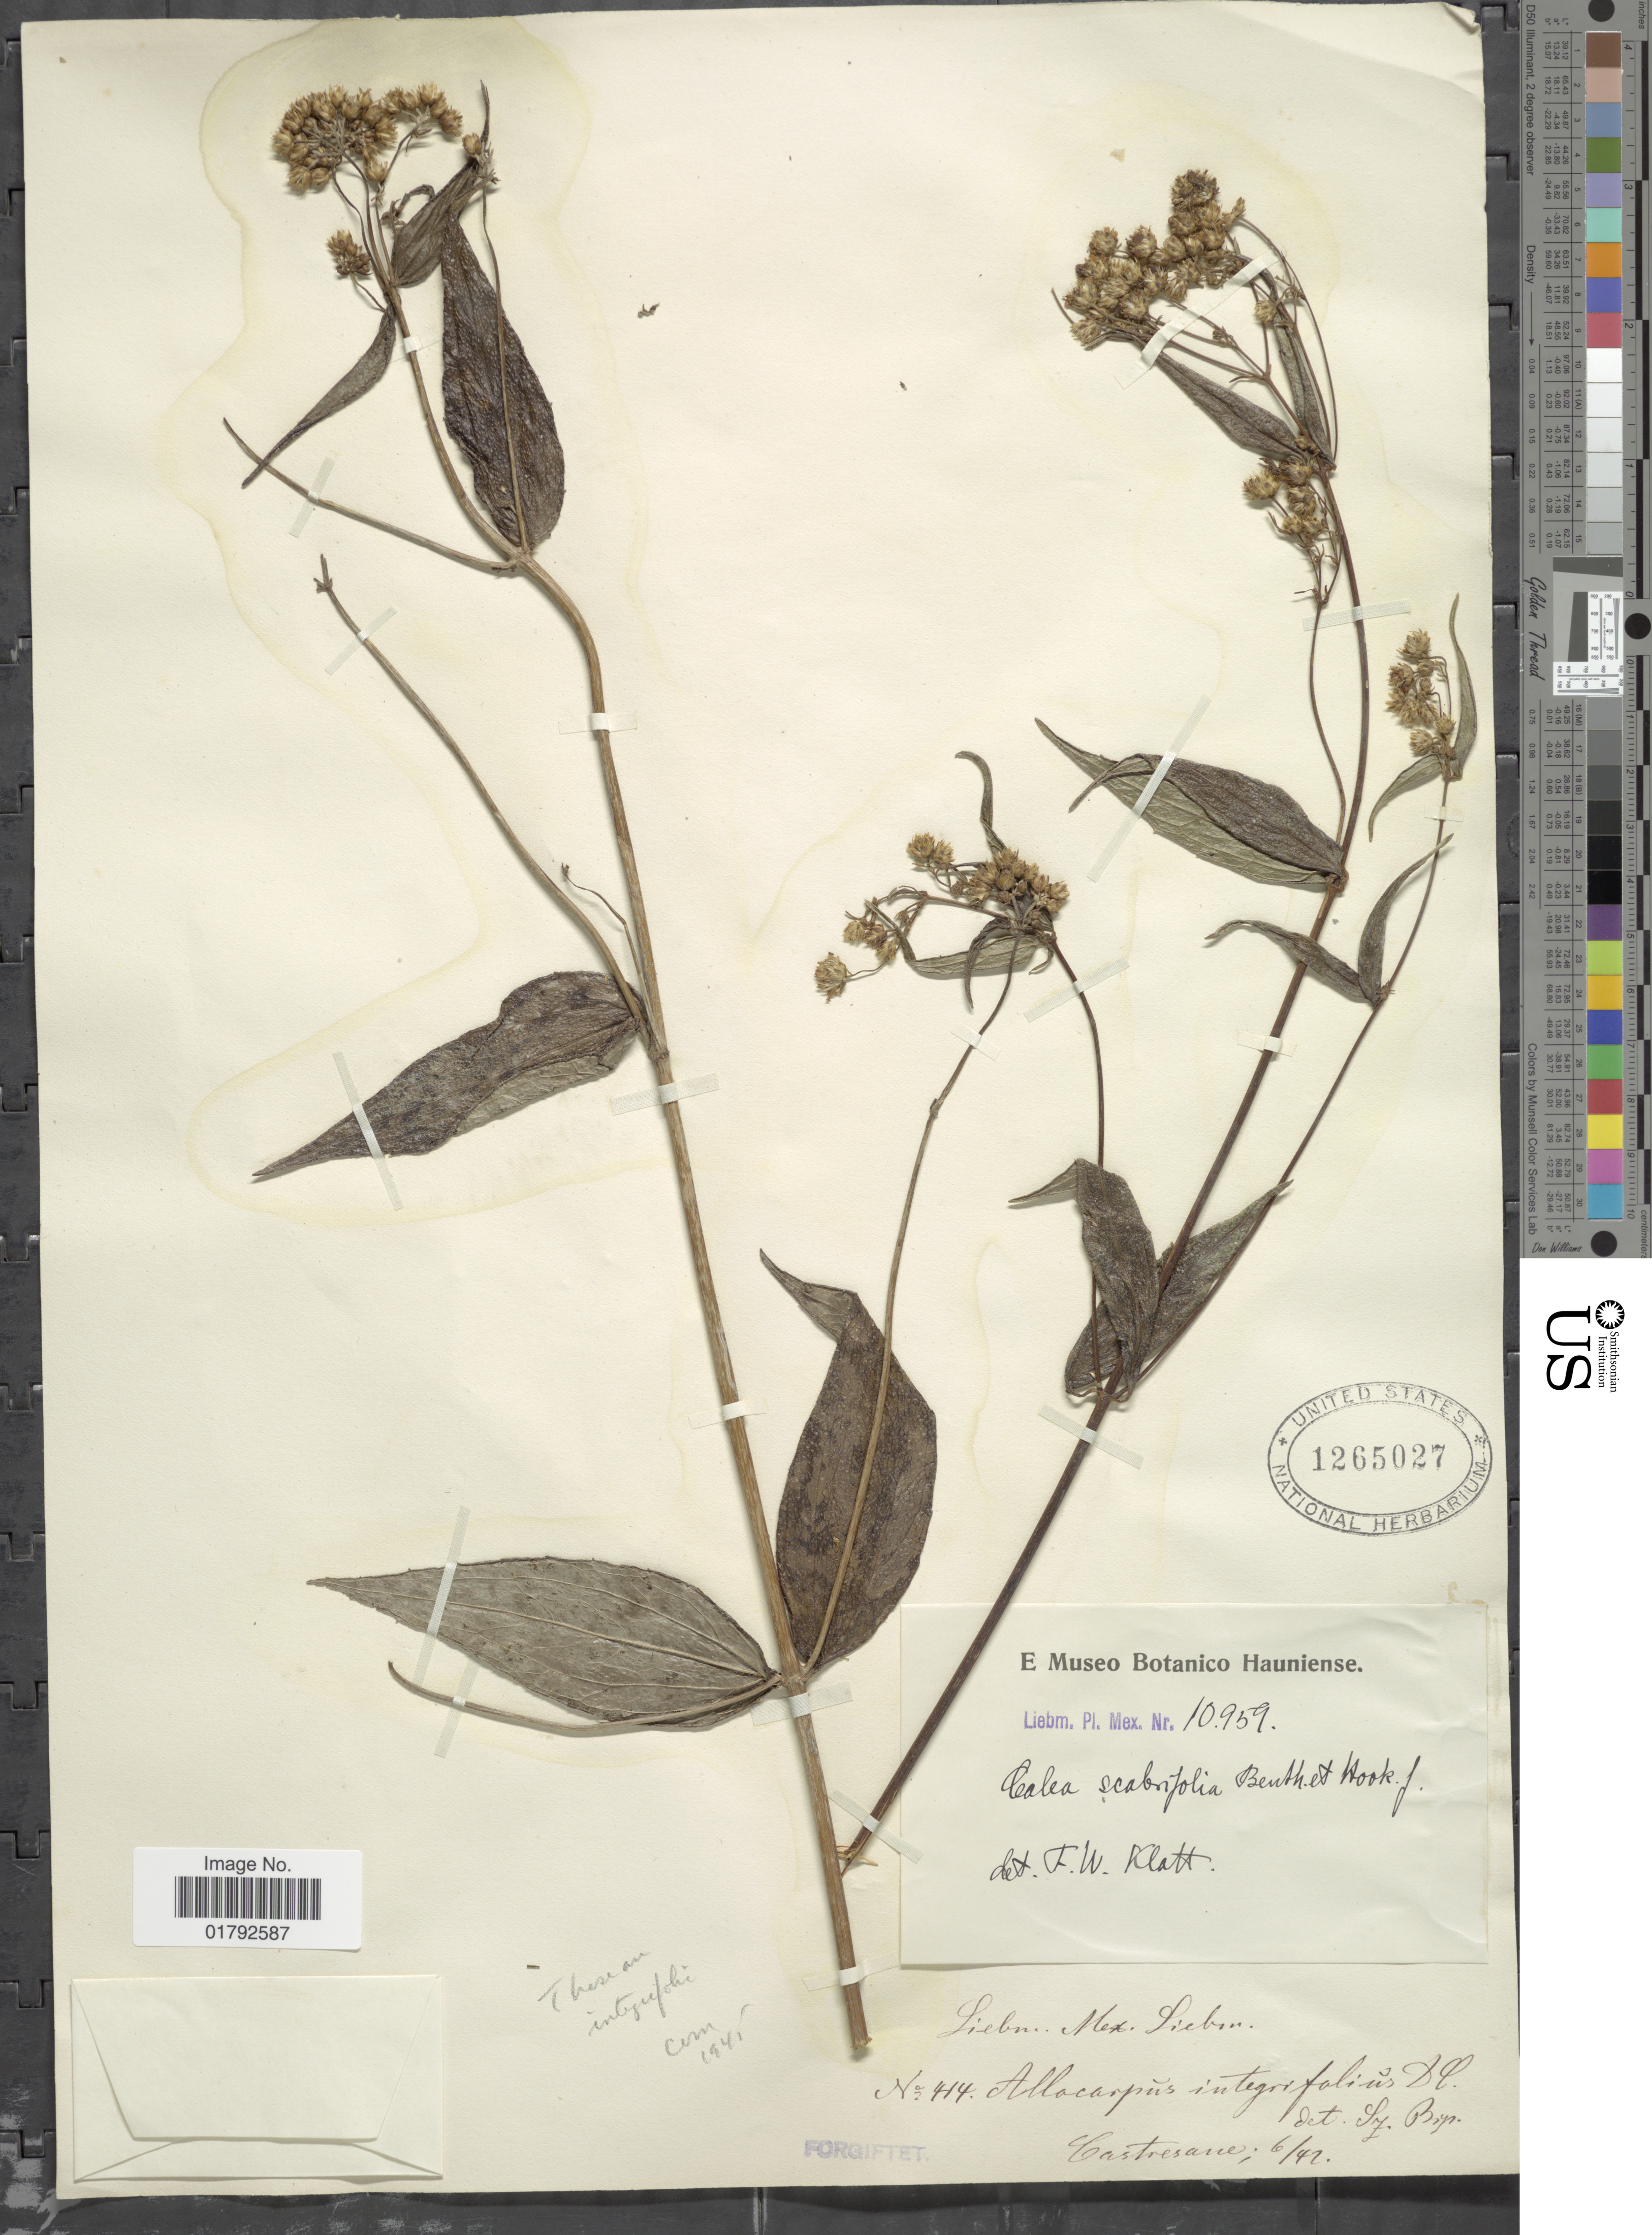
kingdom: Plantae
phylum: Tracheophyta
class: Magnoliopsida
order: Asterales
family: Asteraceae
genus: Alloispermum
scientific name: Alloispermum integrifolium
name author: (DC.) H. Rob.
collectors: Liebmann, --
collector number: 414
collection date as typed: Transcribed d/m/y: /6/42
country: Mexico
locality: Castresane.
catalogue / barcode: US 1265027